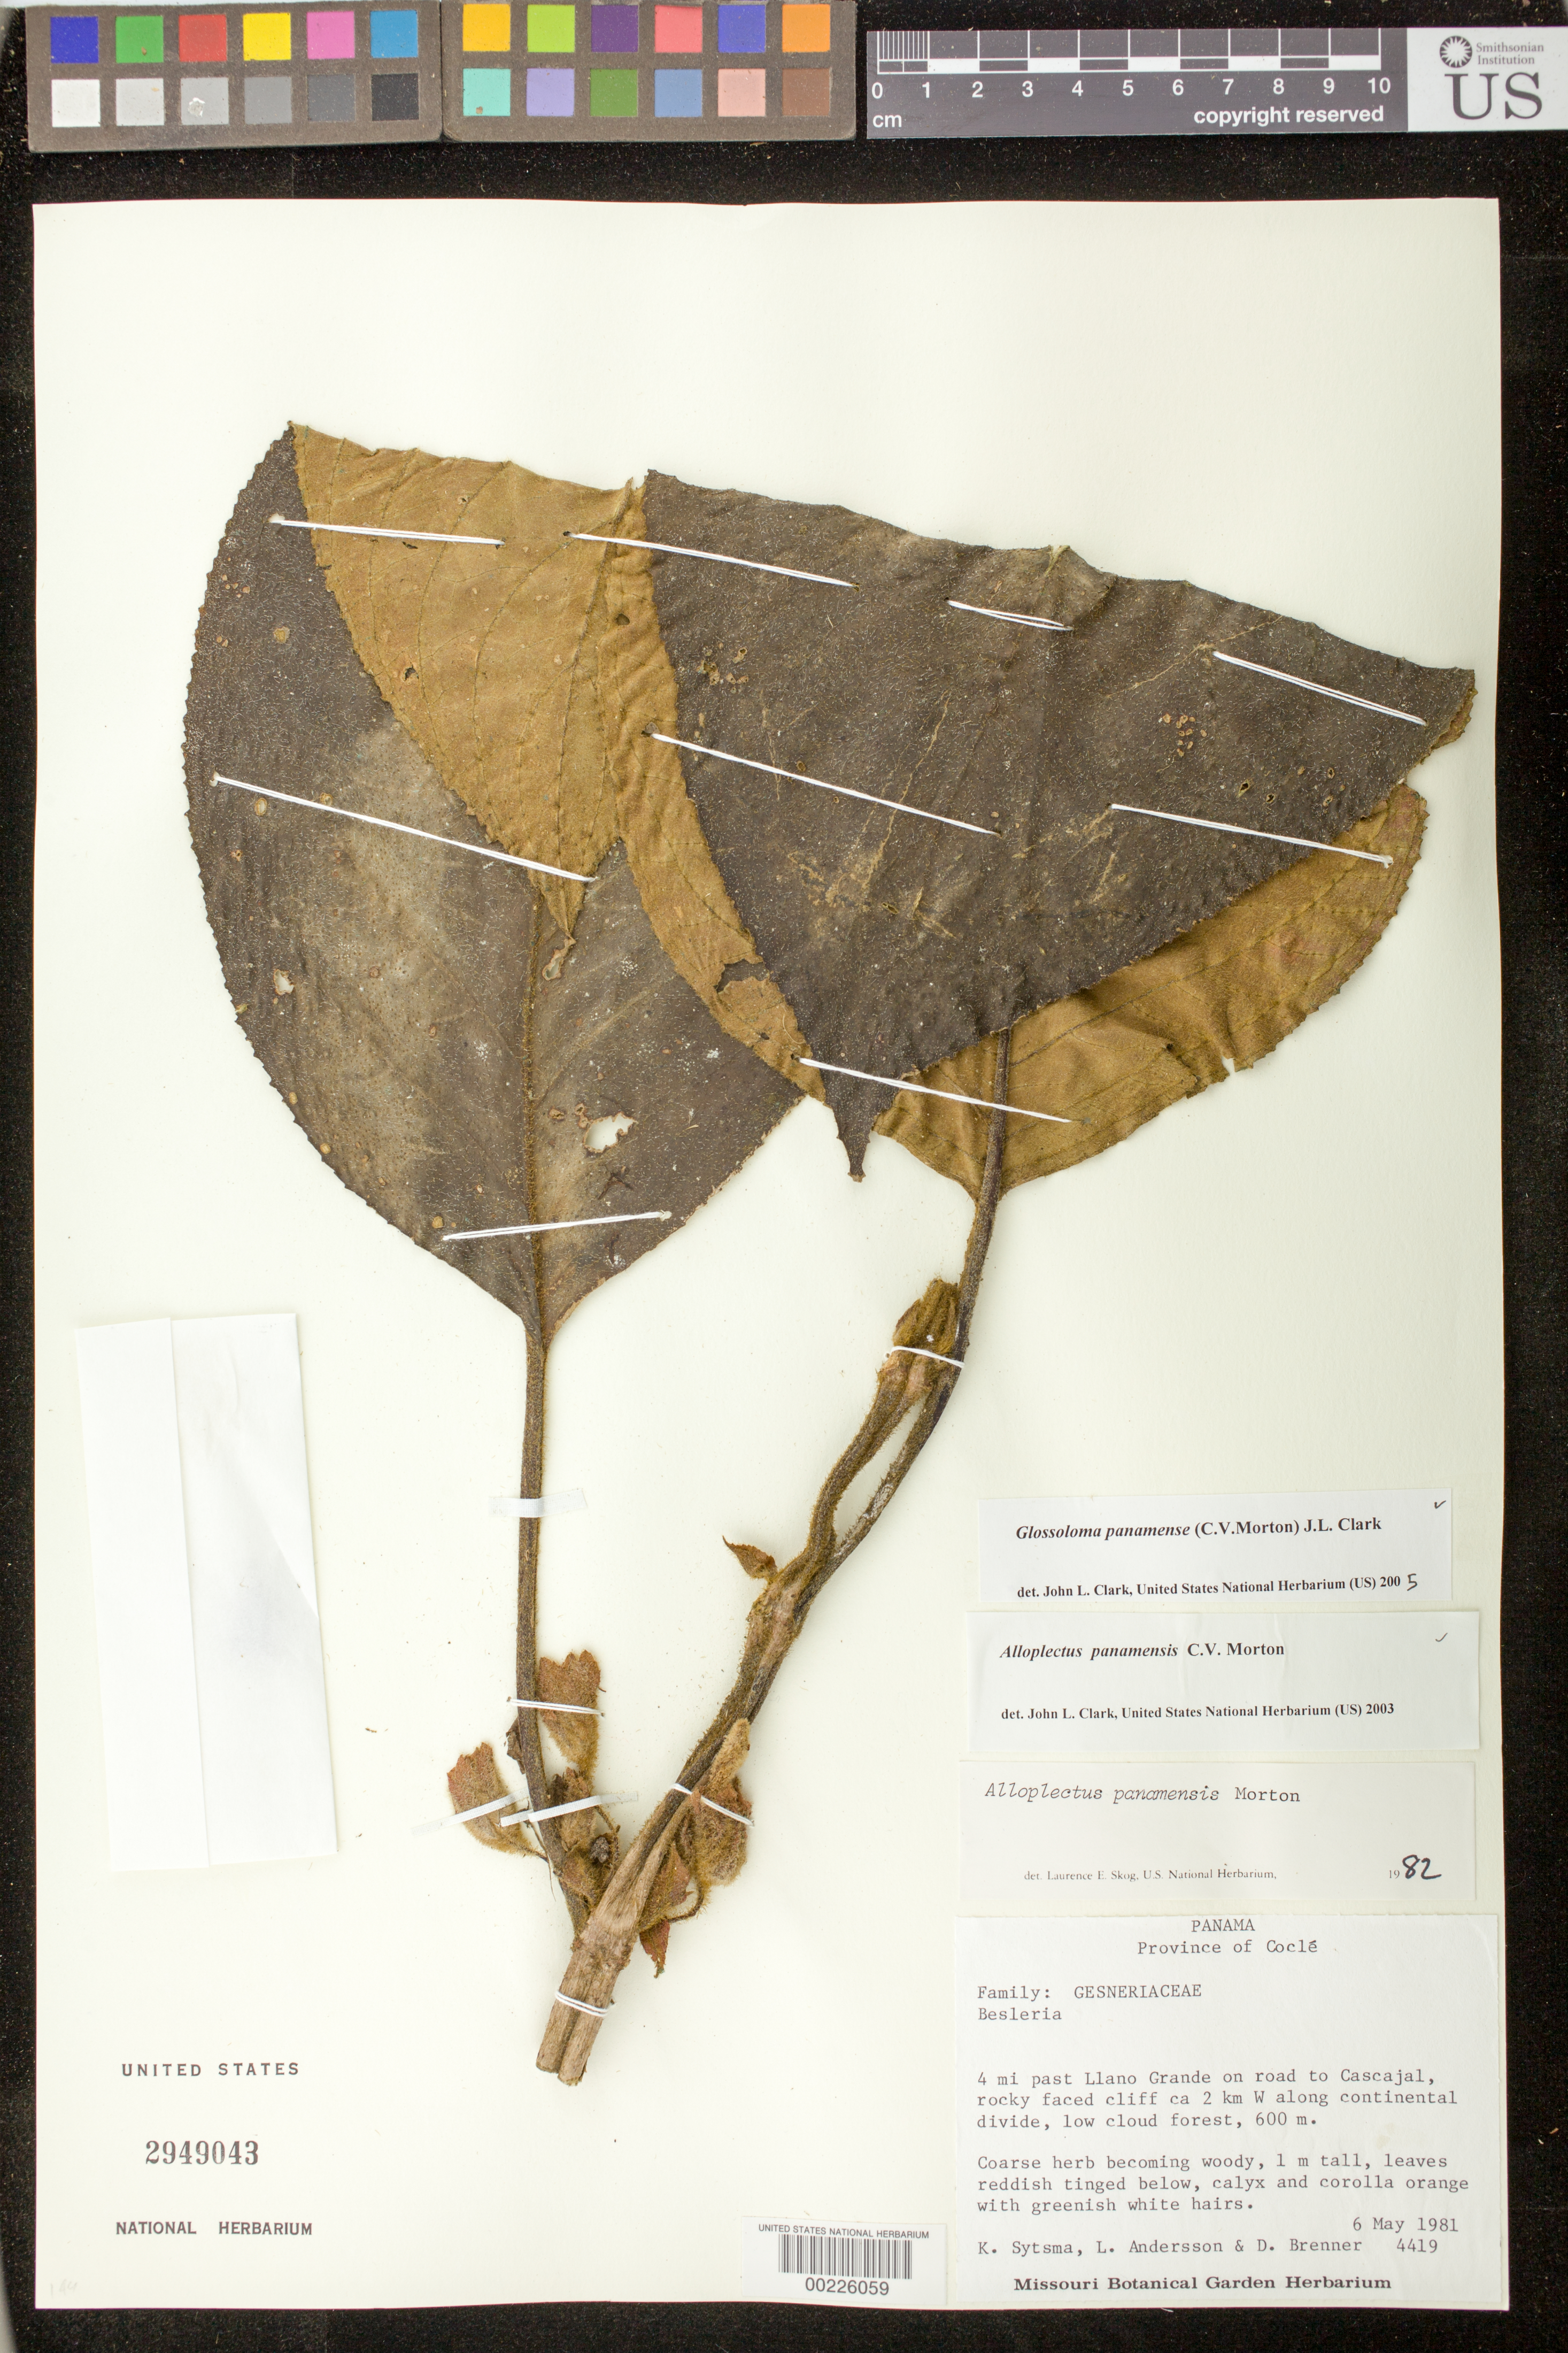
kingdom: Plantae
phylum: Tracheophyta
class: Magnoliopsida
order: Lamiales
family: Gesneriaceae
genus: Glossoloma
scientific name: Glossoloma panamense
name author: (C.V. Morton) J.L. Clark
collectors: K. J. Sytsma & et al.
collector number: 4419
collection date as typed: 06 May 1981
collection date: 1981-05-06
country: Panama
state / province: Coclé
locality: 4 mi past Llano Grande on road to Cascajal, about 2 km W along continental divide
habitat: Low cloud forest; rocky faced cliff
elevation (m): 600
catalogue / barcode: US 2949043